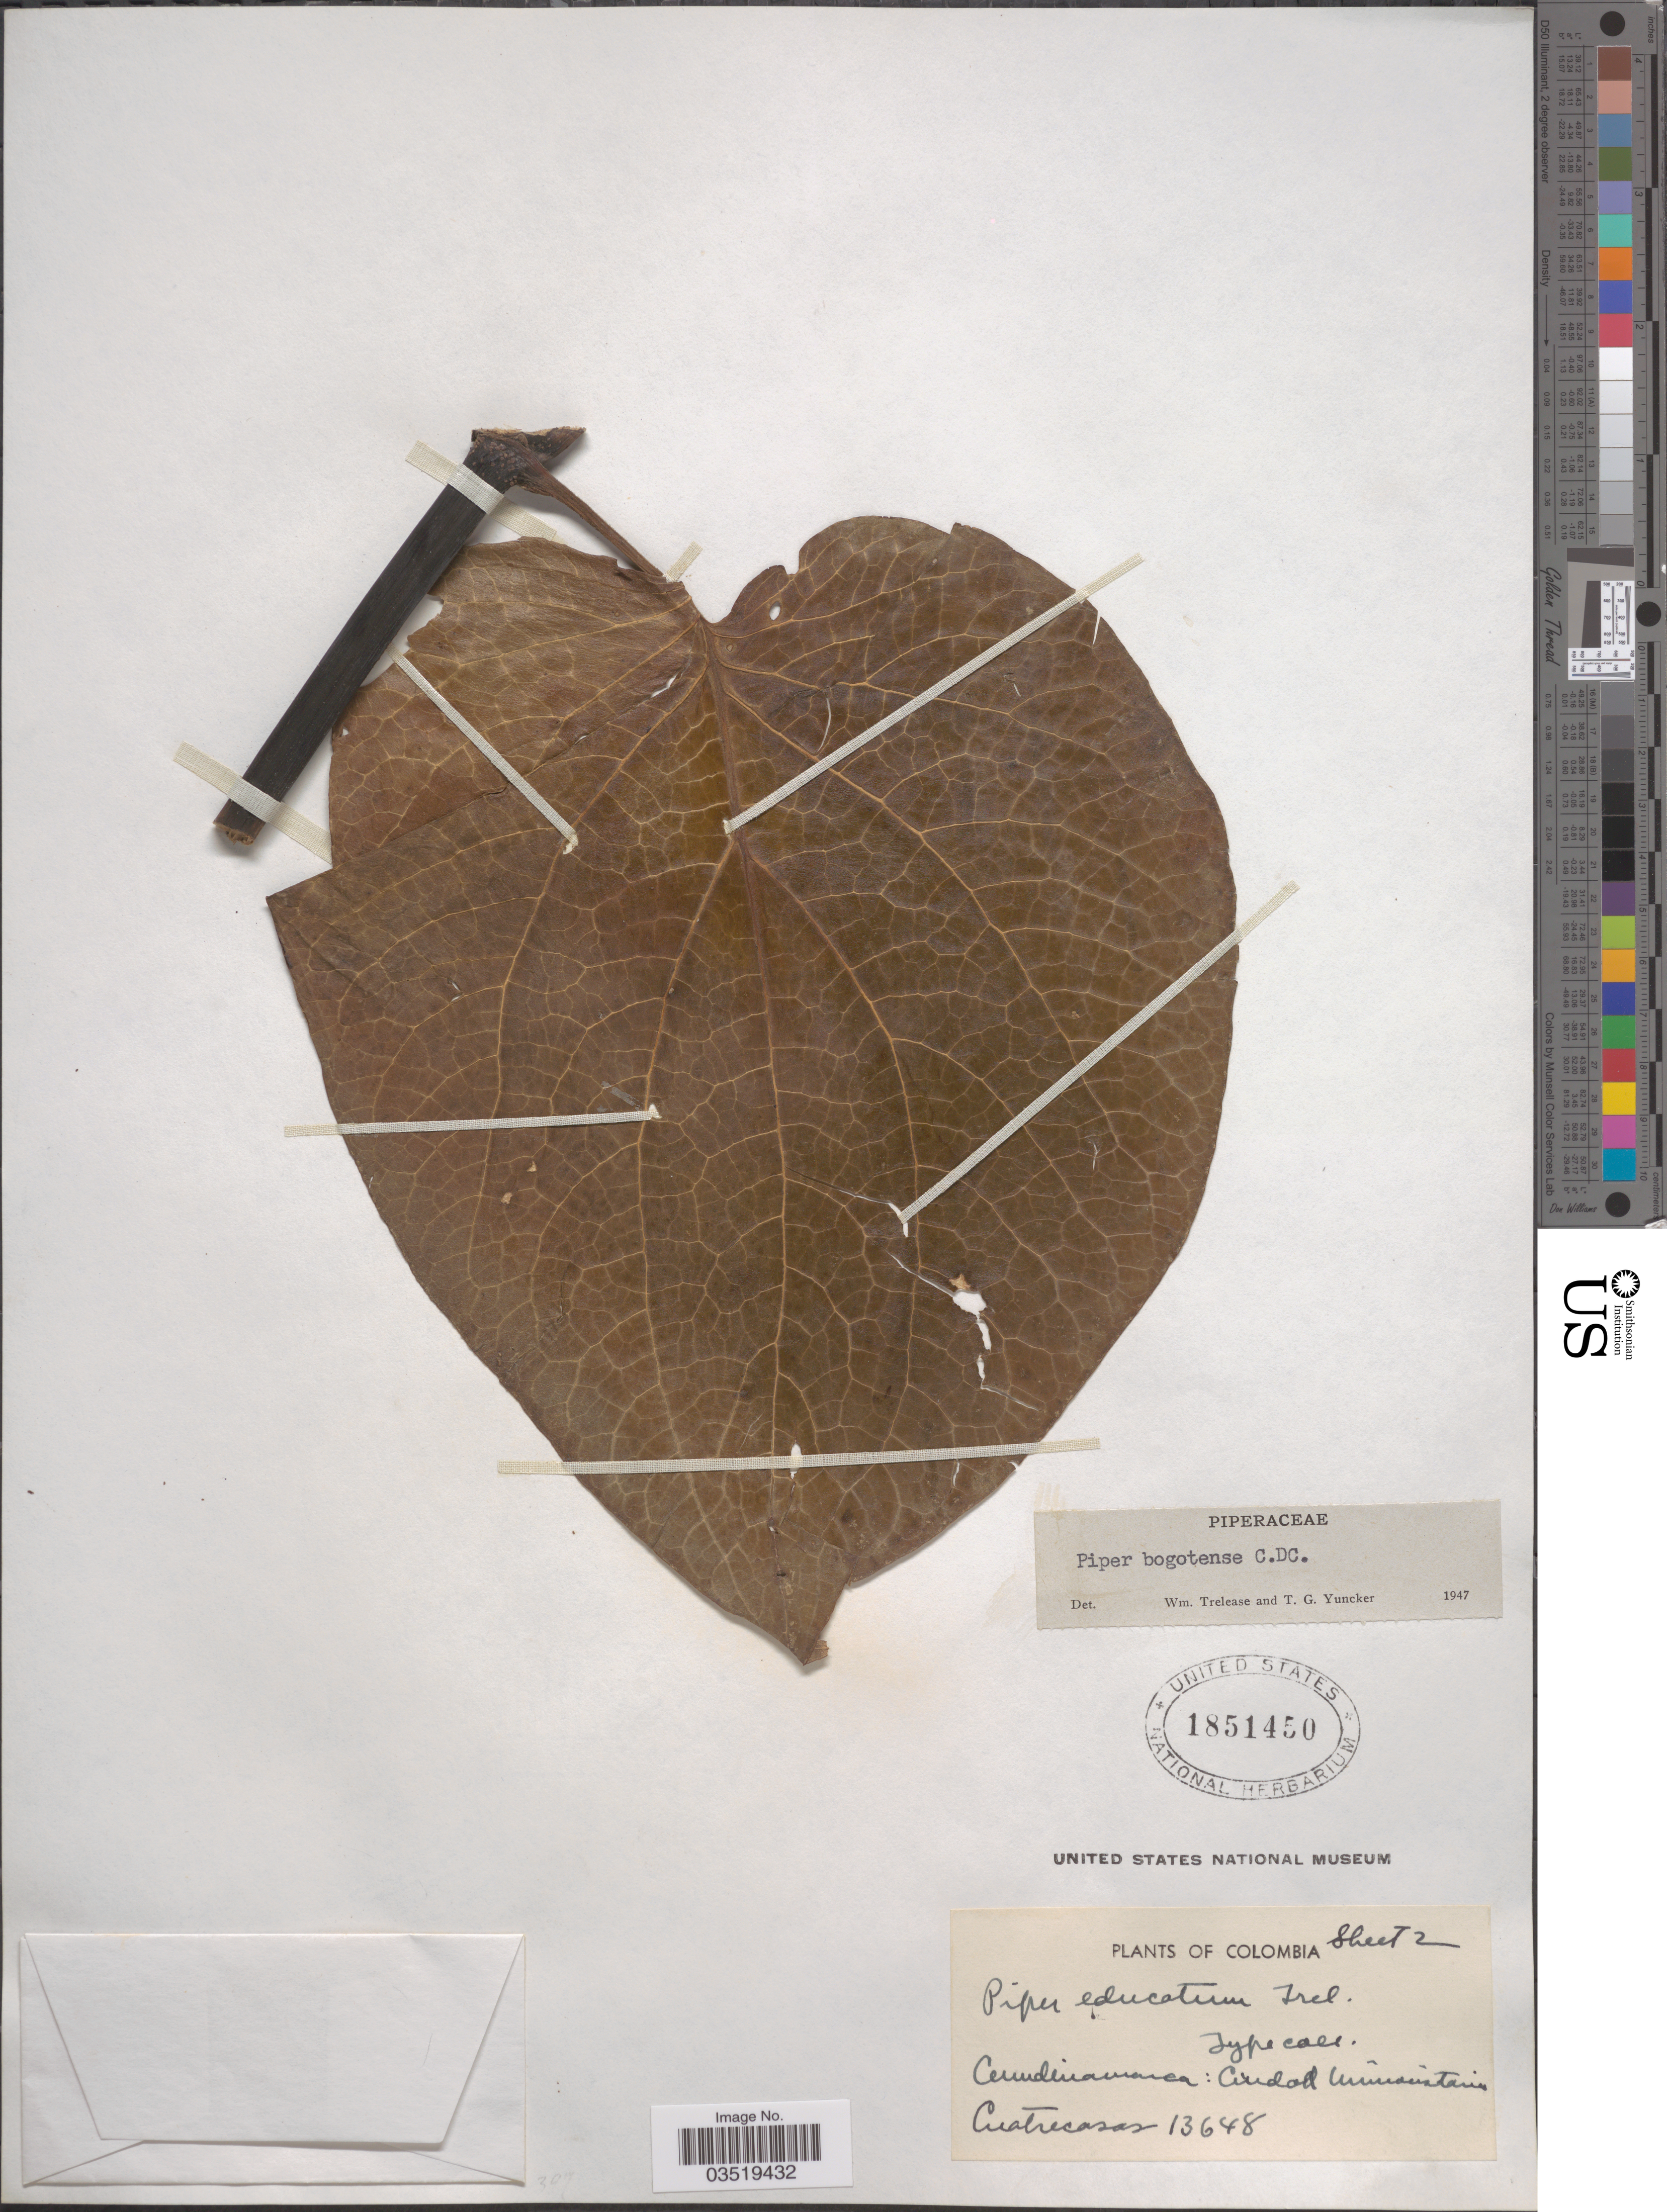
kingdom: Plantae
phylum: Tracheophyta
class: Magnoliopsida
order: Piperales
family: Piperaceae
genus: Piper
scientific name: Piper bogotense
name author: C. DC.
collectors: Cuatrecasas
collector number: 13648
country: Colombia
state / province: Cundinamarca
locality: Ciudad Universitaria.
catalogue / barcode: US 1851450